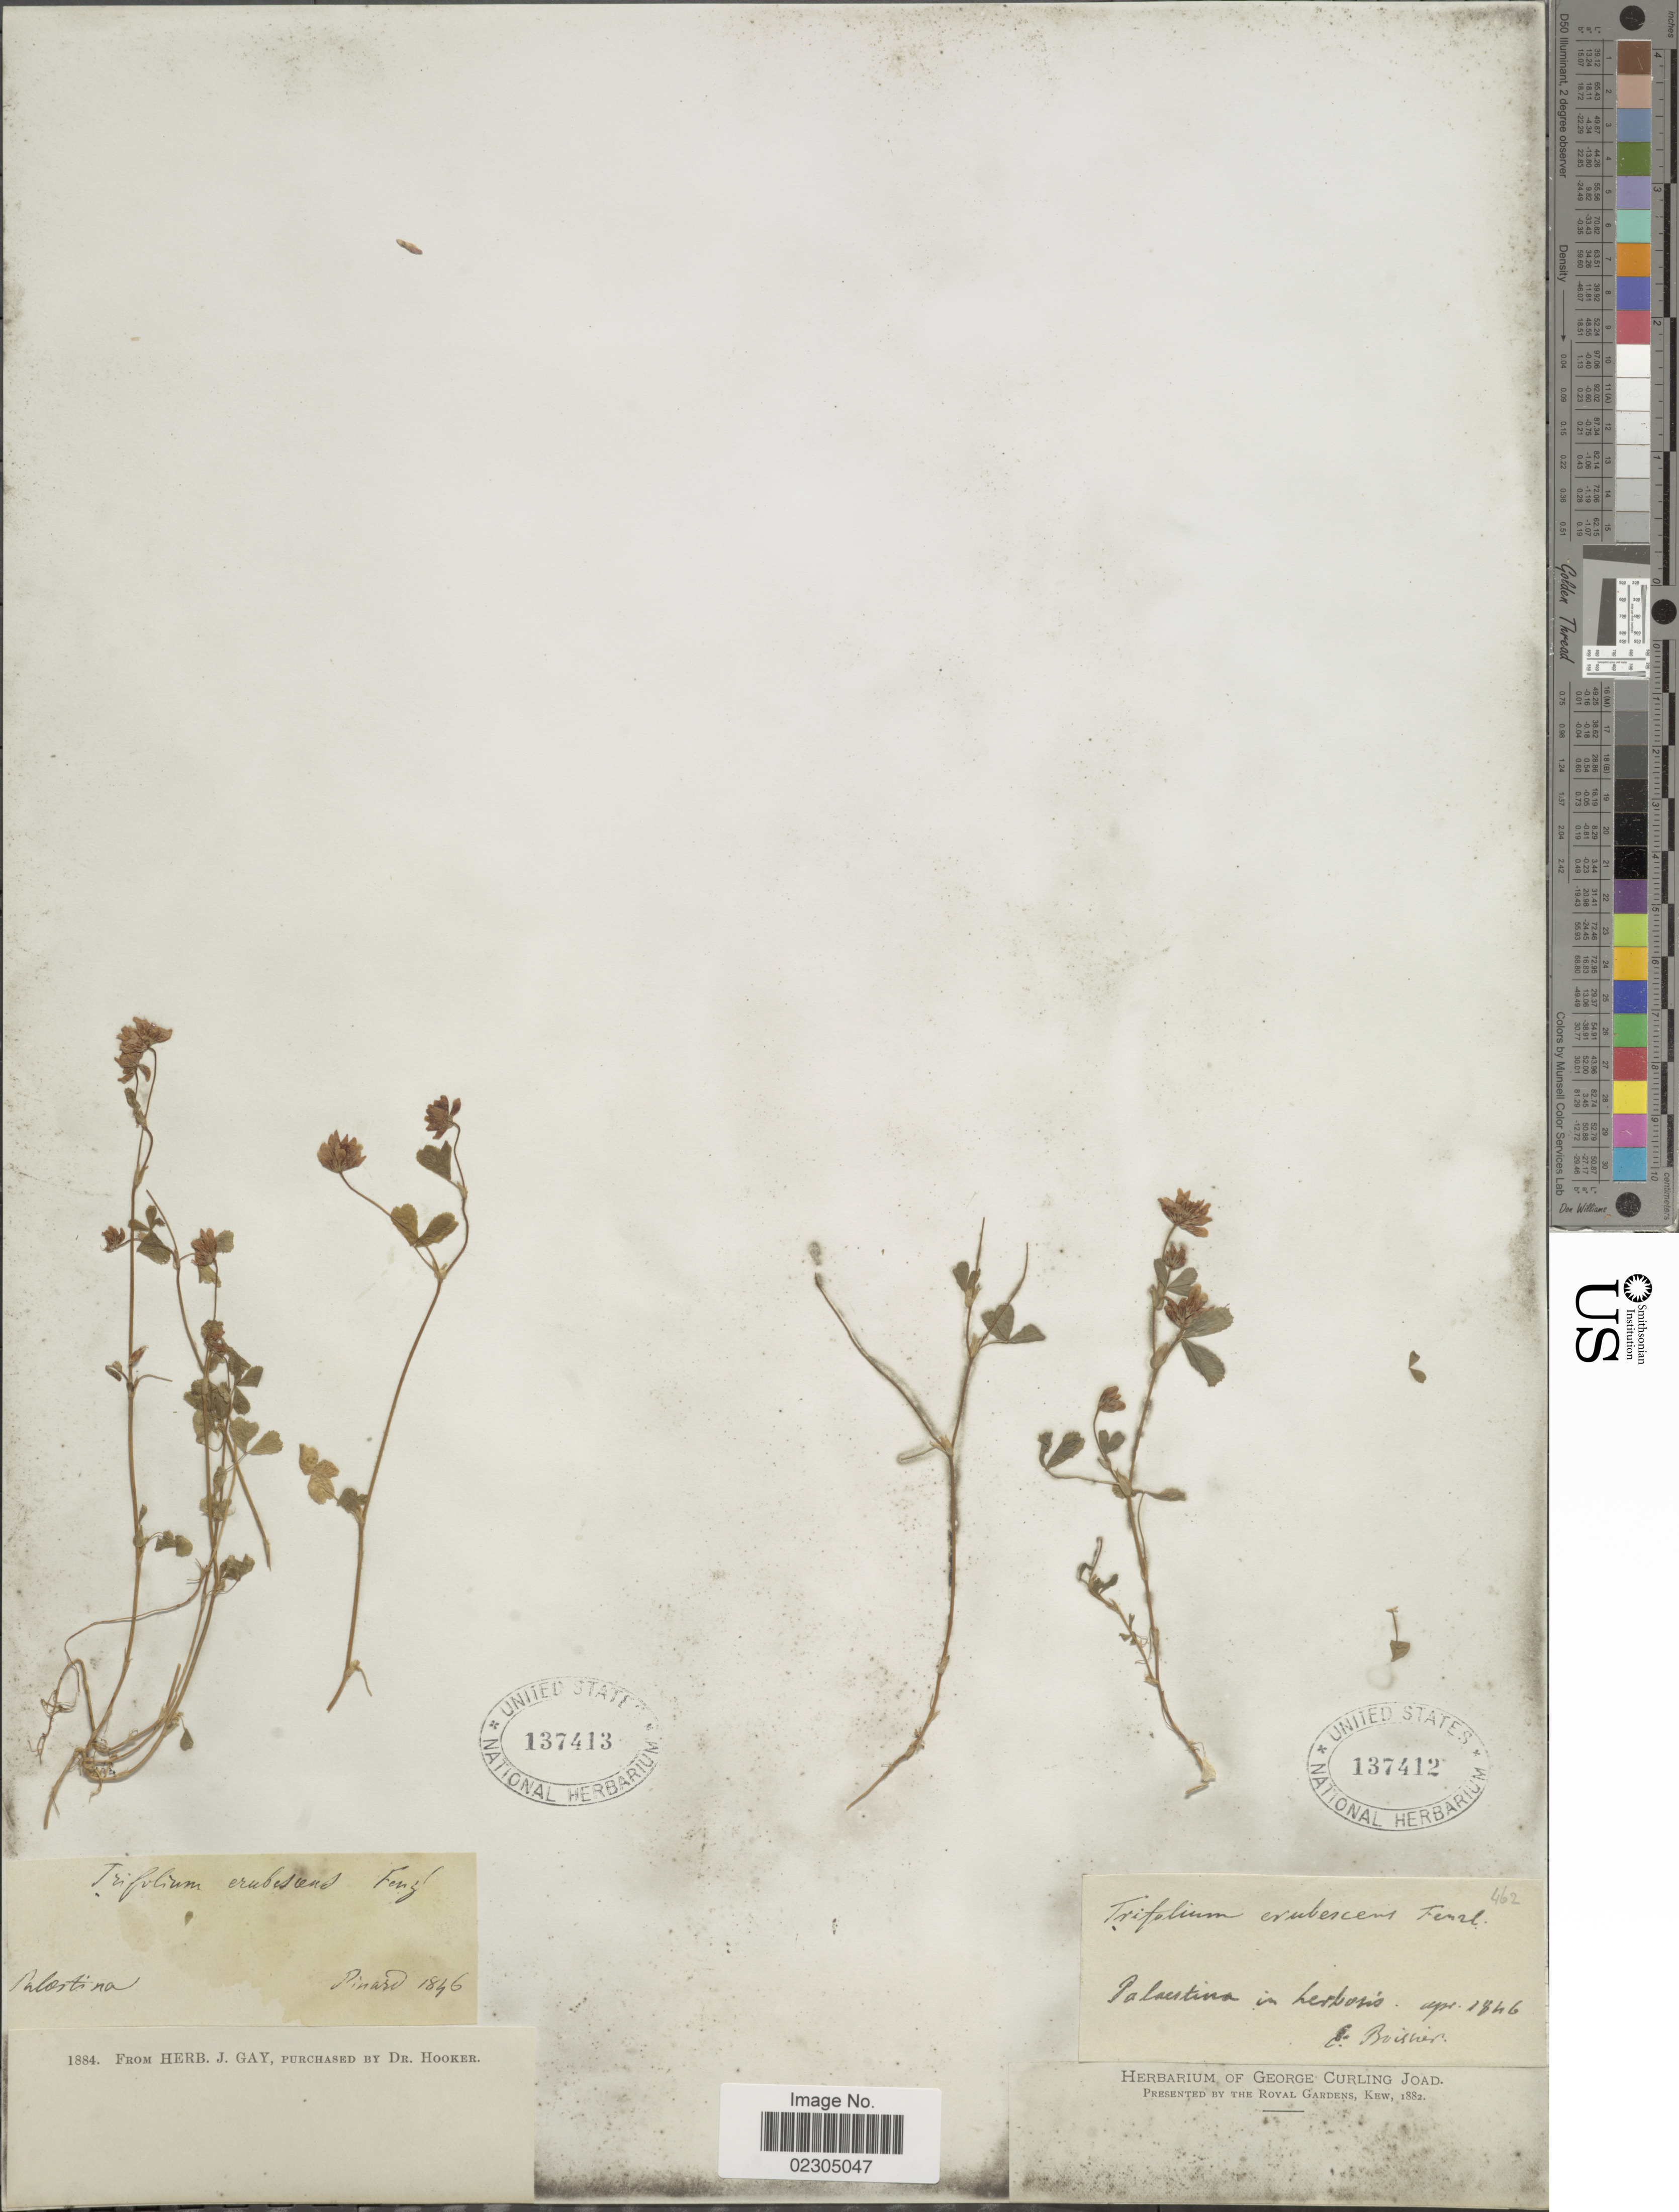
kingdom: Plantae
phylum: Tracheophyta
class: Magnoliopsida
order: Fabales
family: Fabaceae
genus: Trifolium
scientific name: Trifolium erubescens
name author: Fenzl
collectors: P. Boissier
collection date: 1846-08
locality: Palestina in herbosio.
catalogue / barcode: US 137412-2